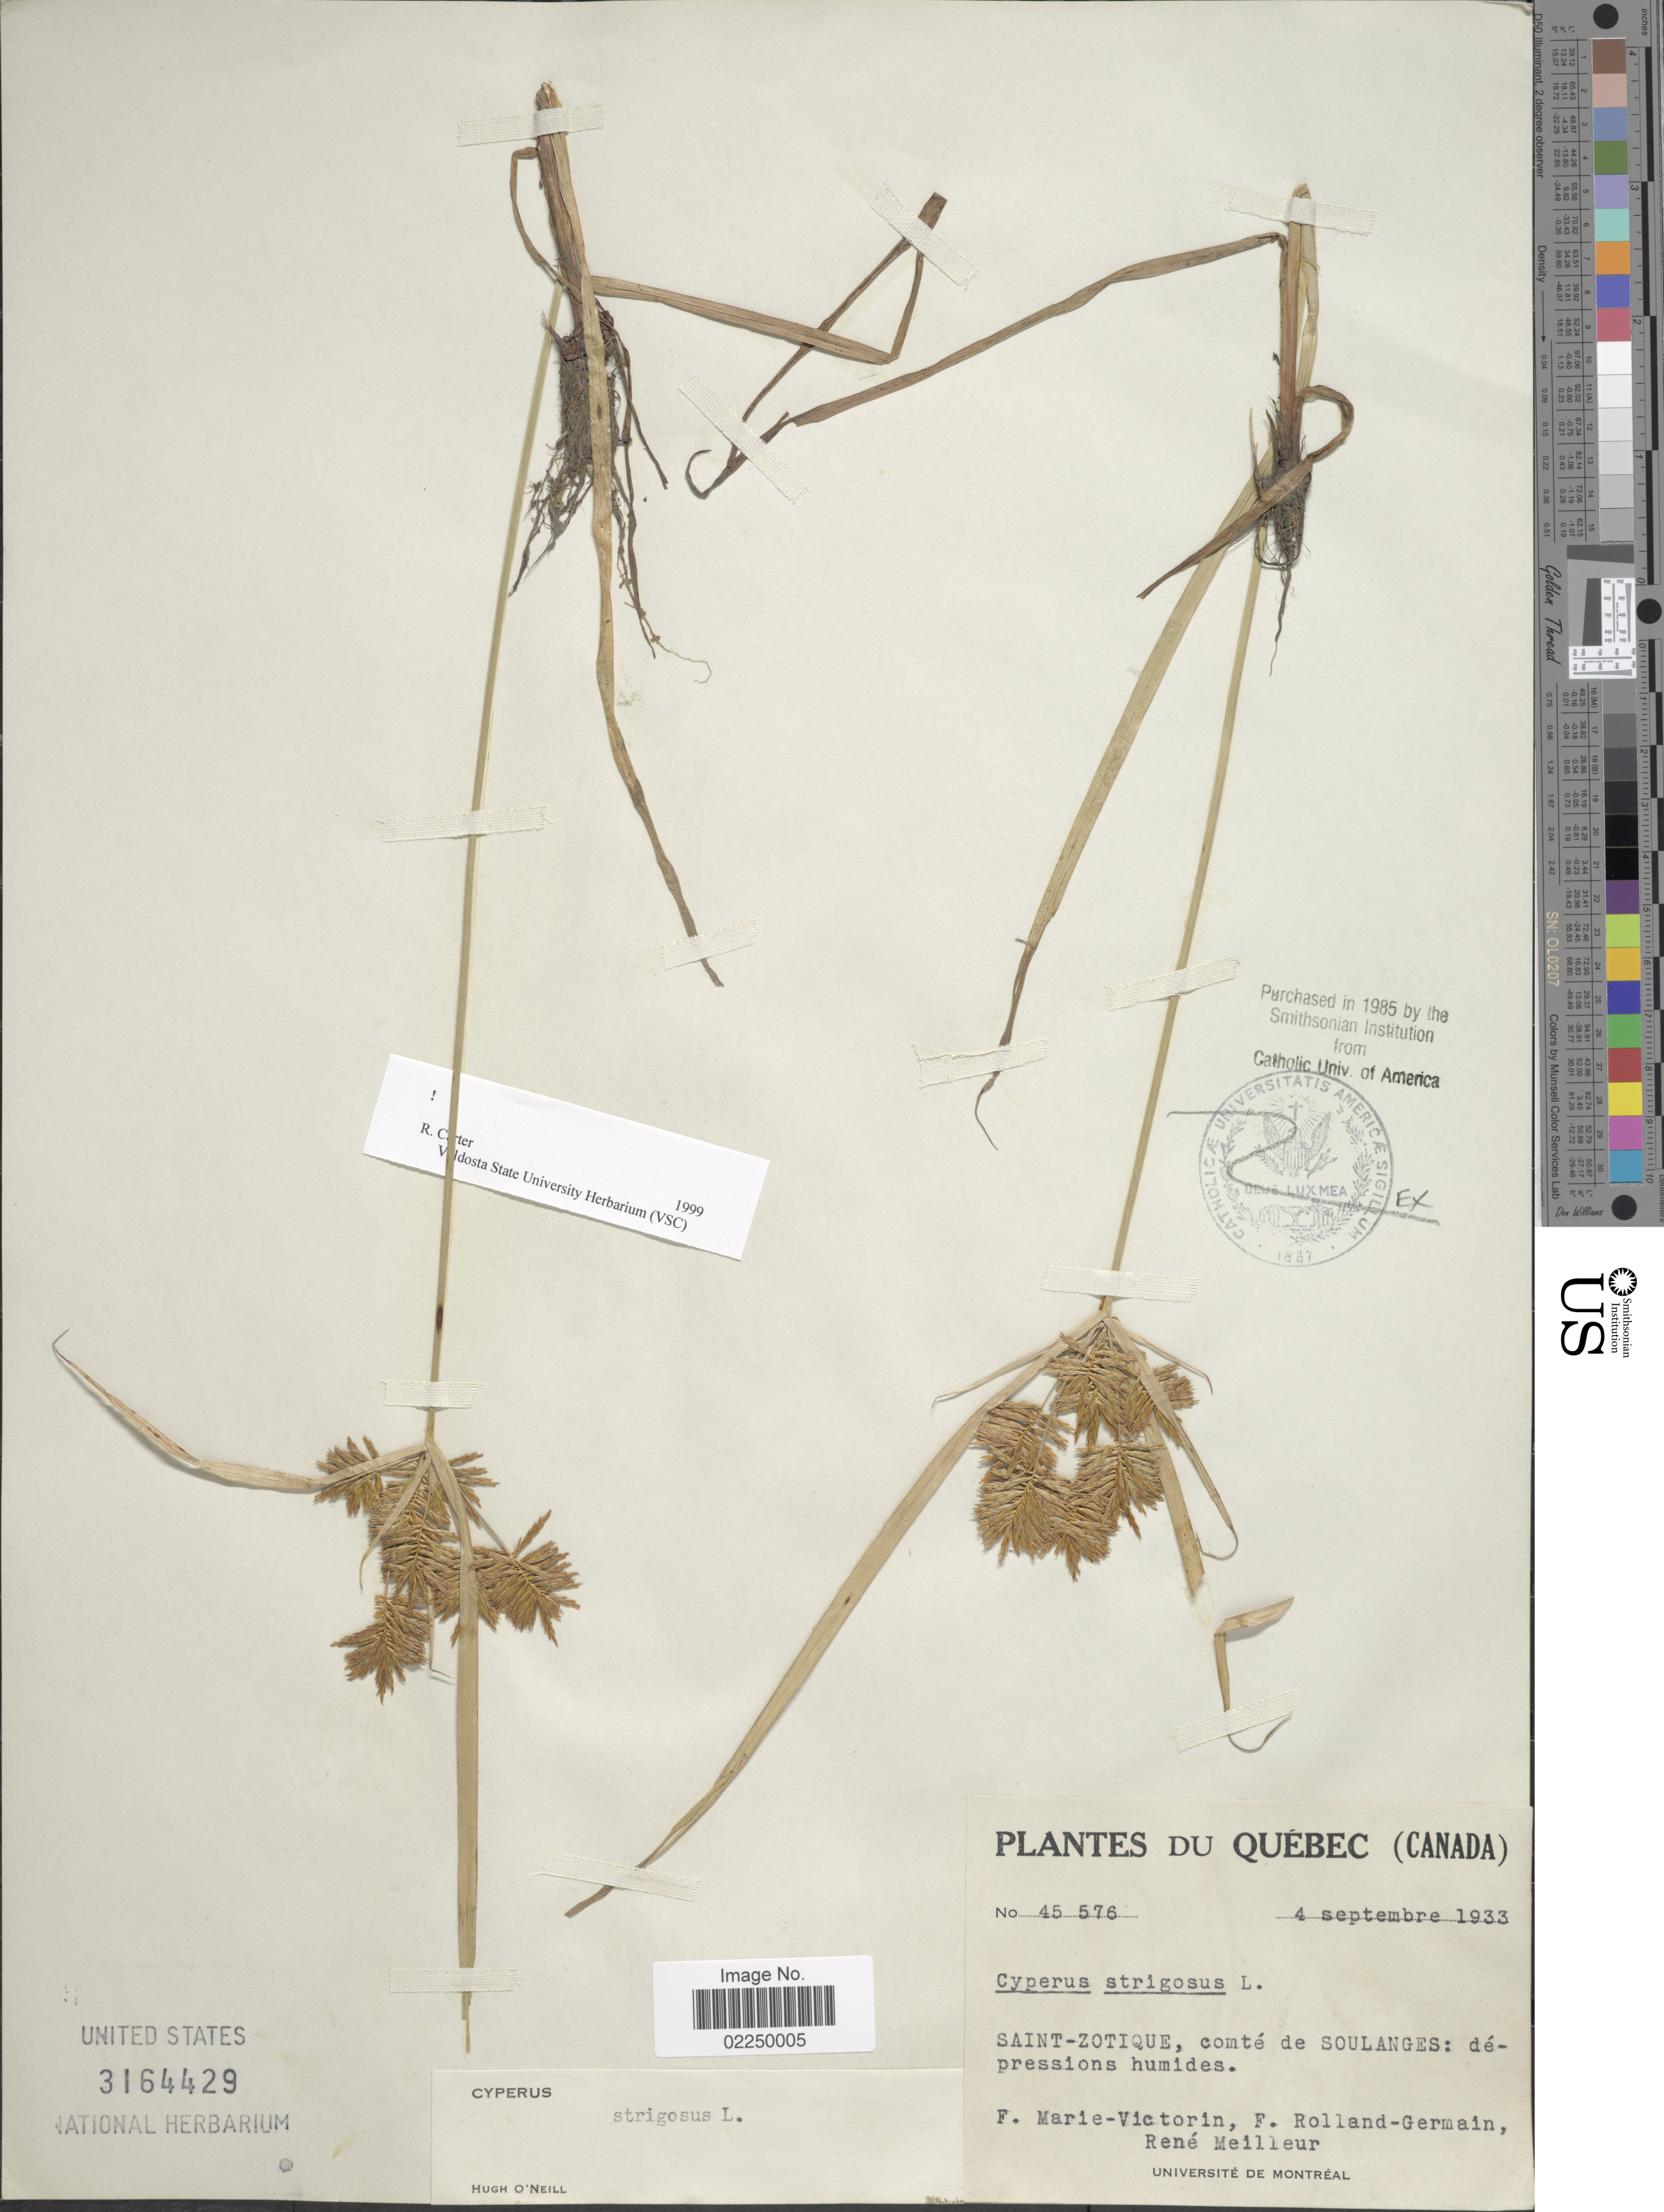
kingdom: Plantae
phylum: Tracheophyta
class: Liliopsida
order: Poales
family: Cyperaceae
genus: Cyperus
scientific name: Cyperus strigosus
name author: L.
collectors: F. Marie-Victorin & Rolland-Germain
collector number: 45576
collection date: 1933-09-04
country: Canada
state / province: Quebec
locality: Saint-Zotique, comte de Soulanges: depressions humides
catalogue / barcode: US 3164429